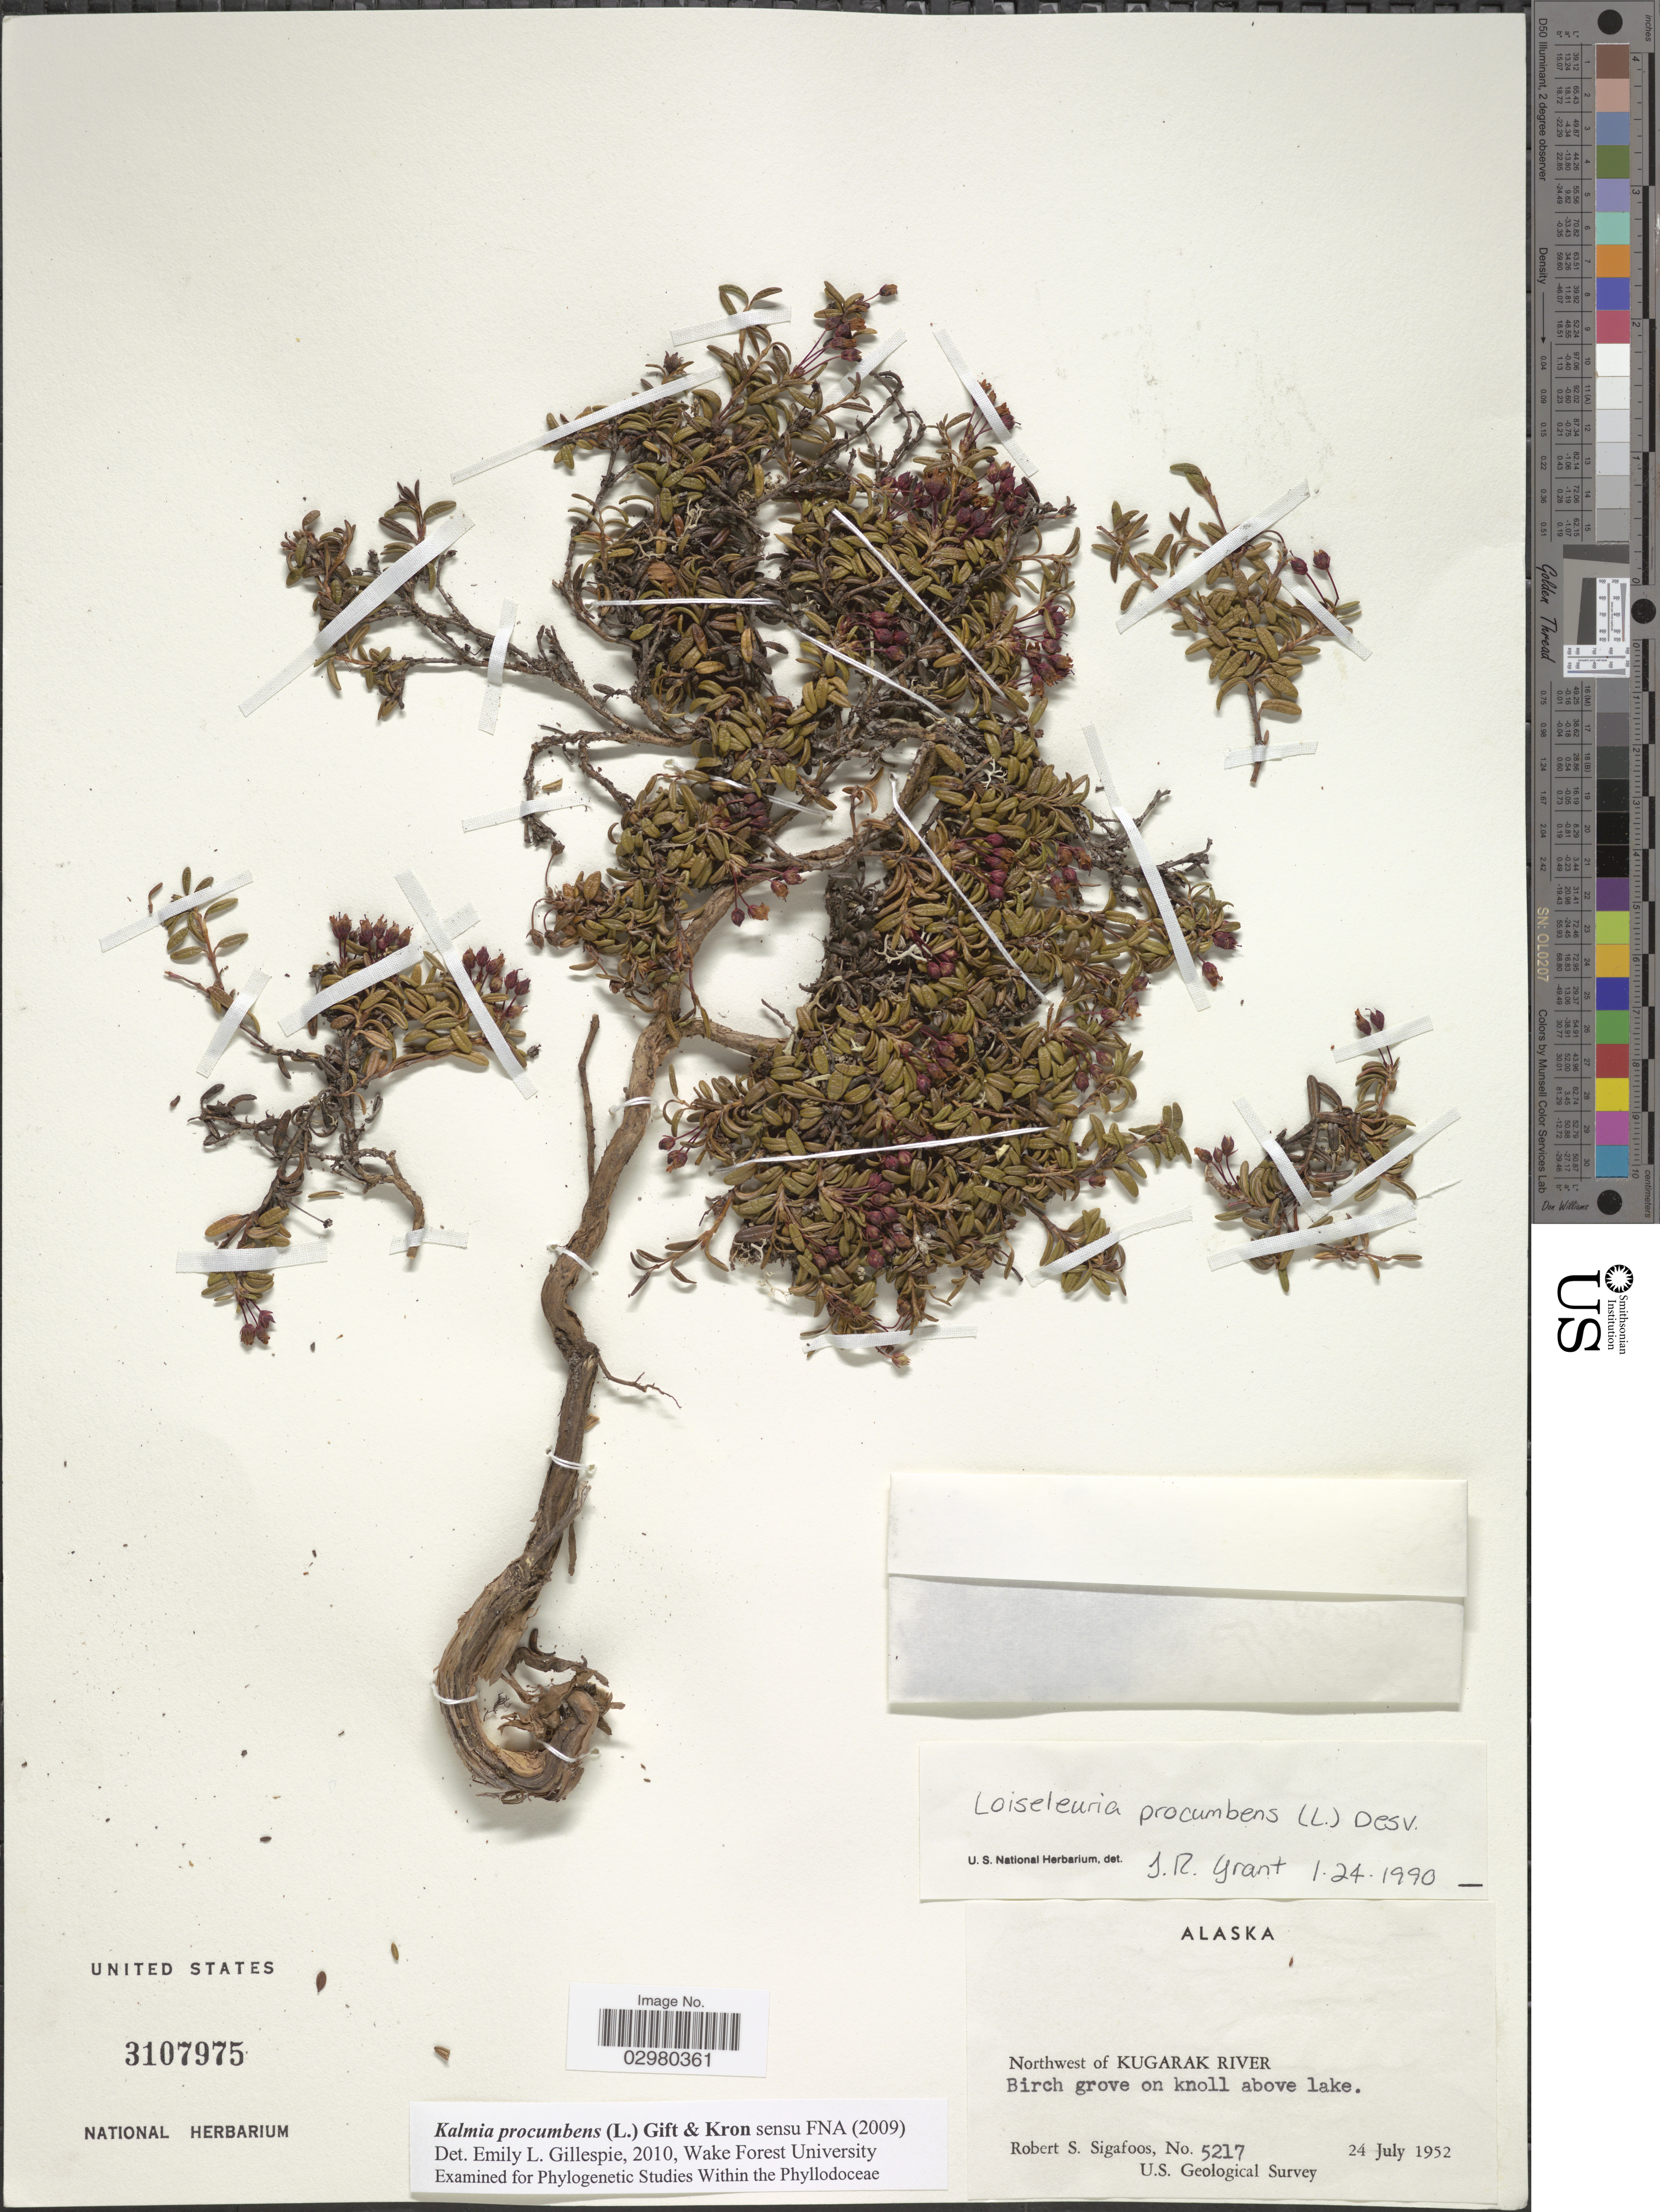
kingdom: Plantae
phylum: Tracheophyta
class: Magnoliopsida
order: Ericales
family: Ericaceae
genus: Loiseleuria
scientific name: Loiseleuria procumbens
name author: (L.) Desv.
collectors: R. Sigafoos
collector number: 5217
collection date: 1952-07-24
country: United States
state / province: Alaska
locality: Northwest of Kugarak River. Birch grove on knoll above lake.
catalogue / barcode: US 3107975